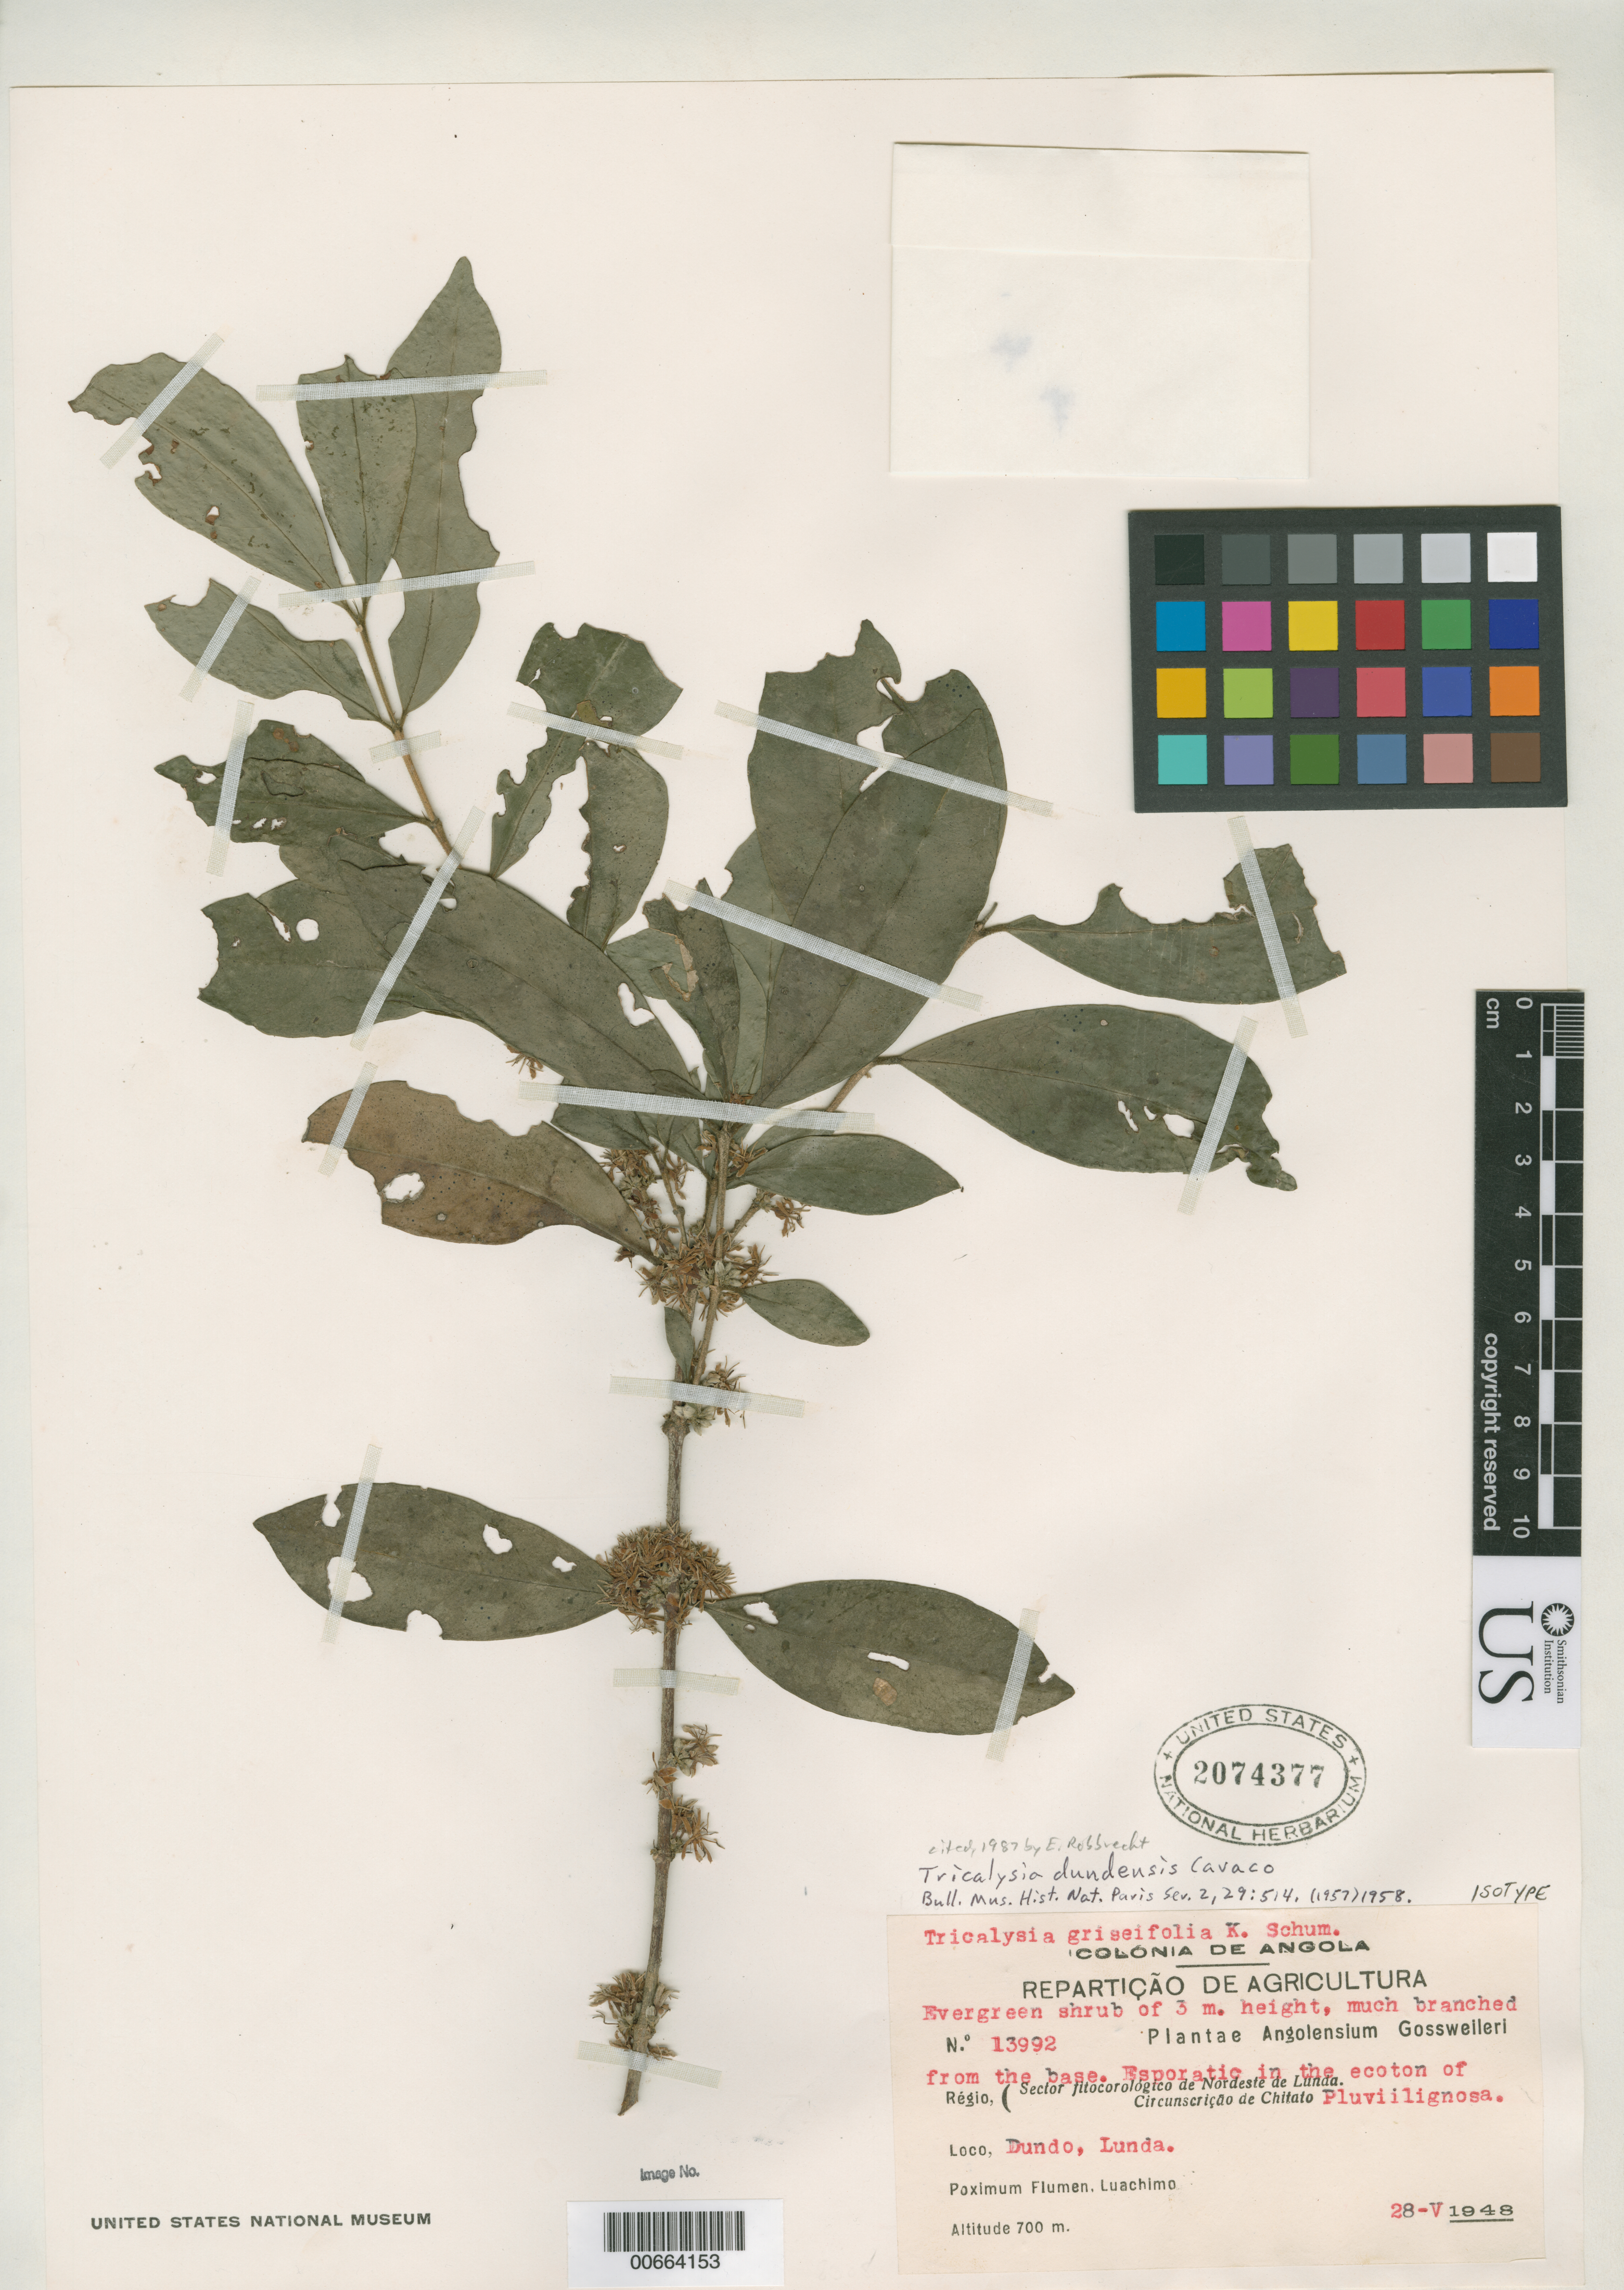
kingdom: Plantae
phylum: Tracheophyta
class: Magnoliopsida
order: Gentianales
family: Rubiaceae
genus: Tricalysia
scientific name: Tricalysia dundensis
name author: Cavaco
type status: Isotype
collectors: J. Gossweiler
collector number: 13992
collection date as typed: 28 May 1948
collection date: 1948-05-28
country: Angola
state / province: Lunda Norte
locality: Dundo: Pluviilignosa, Luachimo.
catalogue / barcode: US 2074377